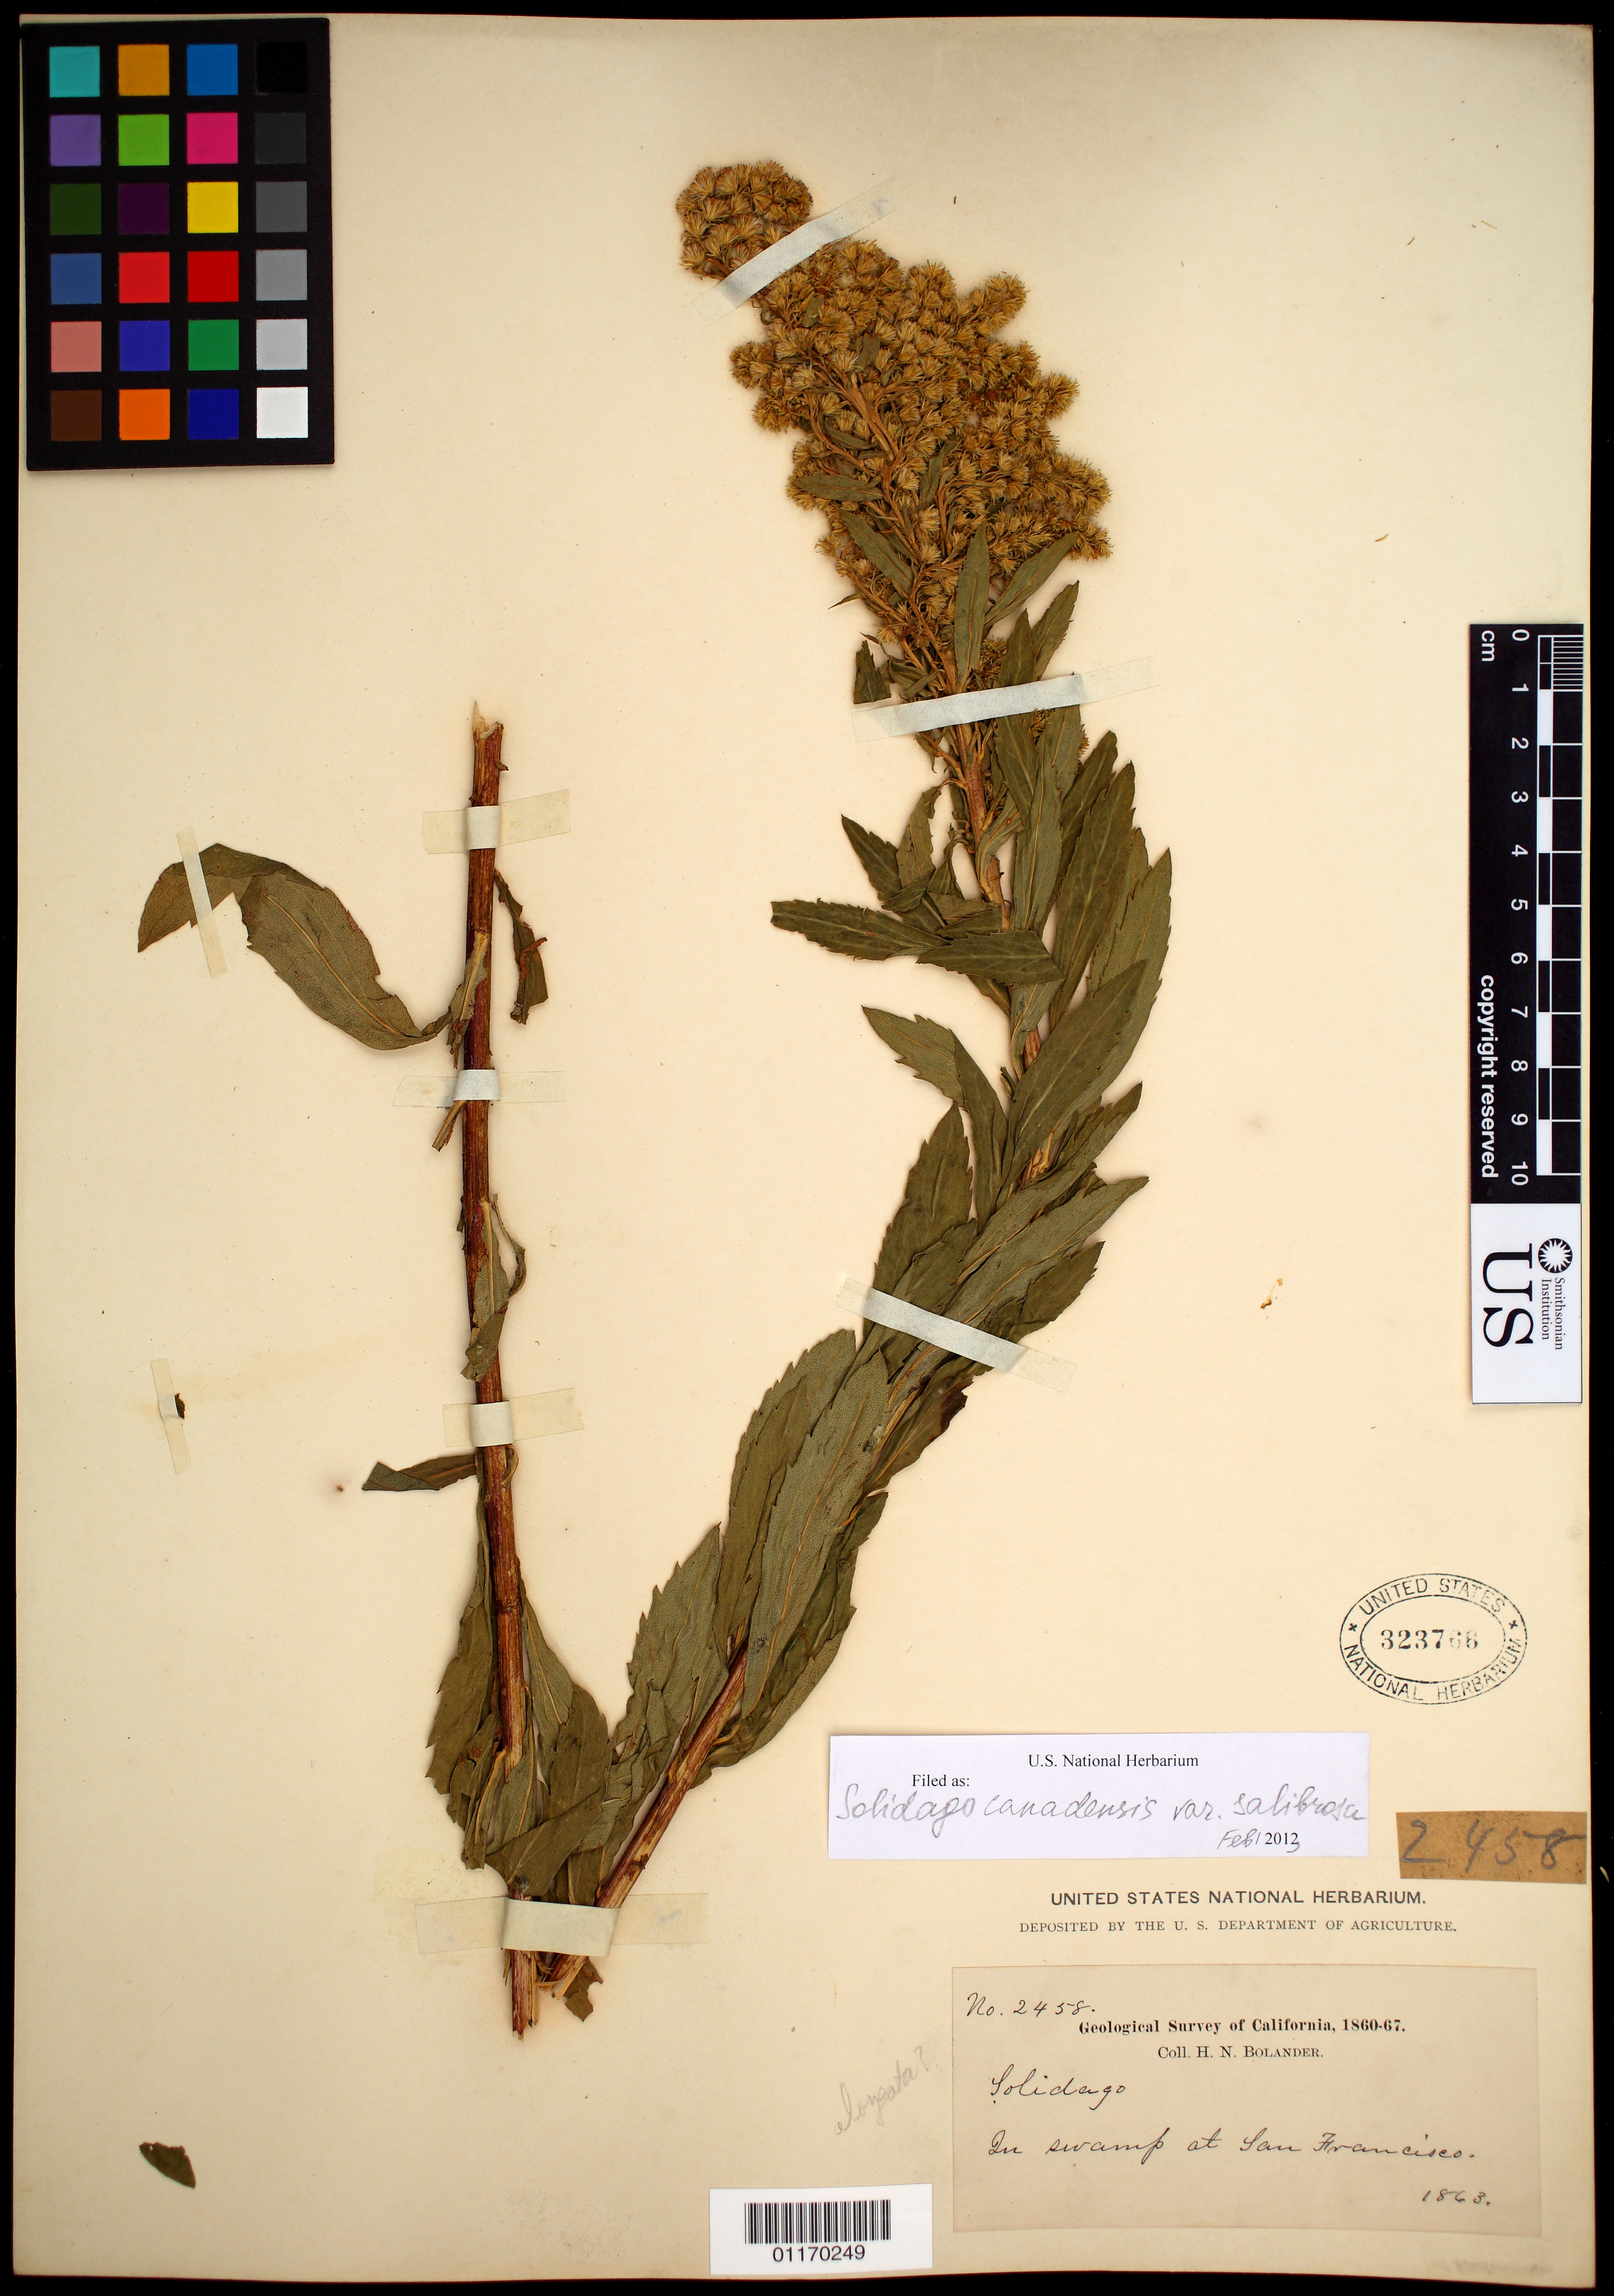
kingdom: Plantae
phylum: Tracheophyta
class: Magnoliopsida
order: Asterales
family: Asteraceae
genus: Solidago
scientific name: Solidago canadensis var. salebrosa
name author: (Piper) M.E. Jones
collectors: H. Bolander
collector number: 2458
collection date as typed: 1863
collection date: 1863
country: United States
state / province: California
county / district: San Francisco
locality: in swamp at San Francisco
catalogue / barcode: US 323766